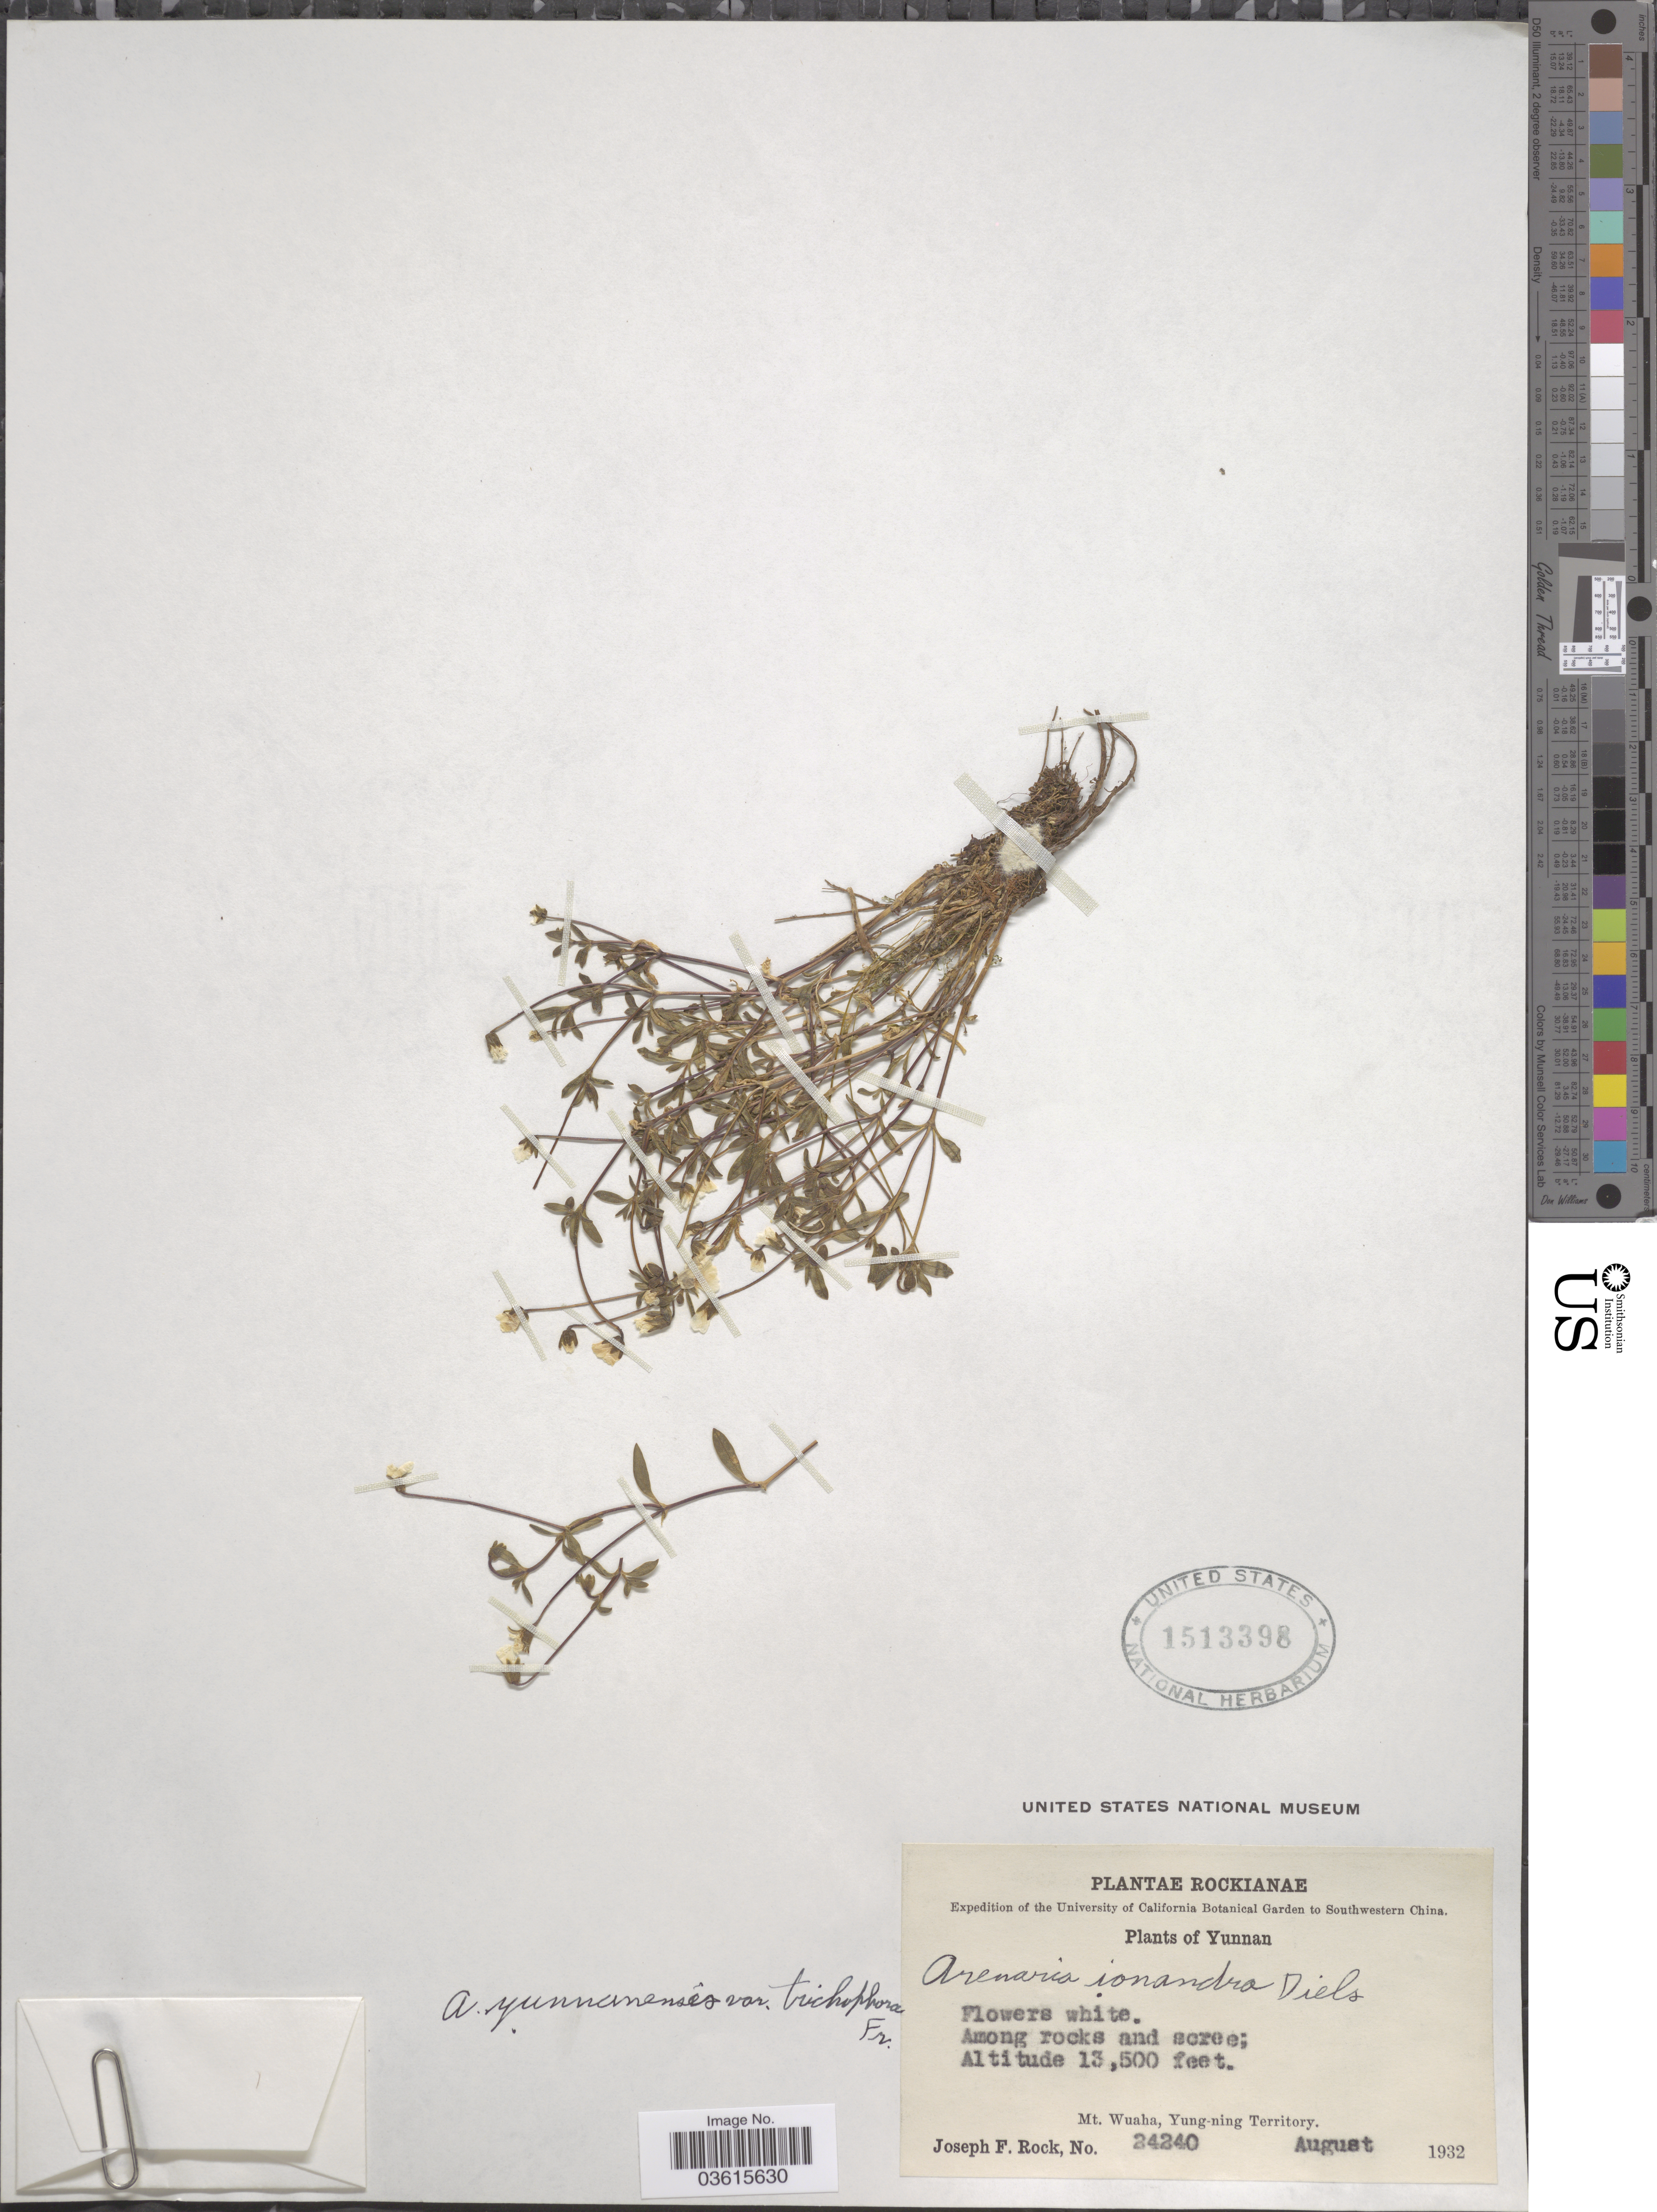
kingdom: Plantae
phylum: Tracheophyta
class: Magnoliopsida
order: Caryophyllales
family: Caryophyllaceae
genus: Odontostemma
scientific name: Odontostemma napuligerum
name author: (Franch.) Rabeler & W.L. Wagner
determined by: Strong, Mark T., (BOT), Smithsonian Institution - National Museum of Natural History (UNITED STATES)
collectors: J. F. Rock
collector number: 24240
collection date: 1932-08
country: China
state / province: Yunnan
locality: Mt. Wuaha, Yung-ning Territory.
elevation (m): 4115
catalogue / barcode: US 1513398